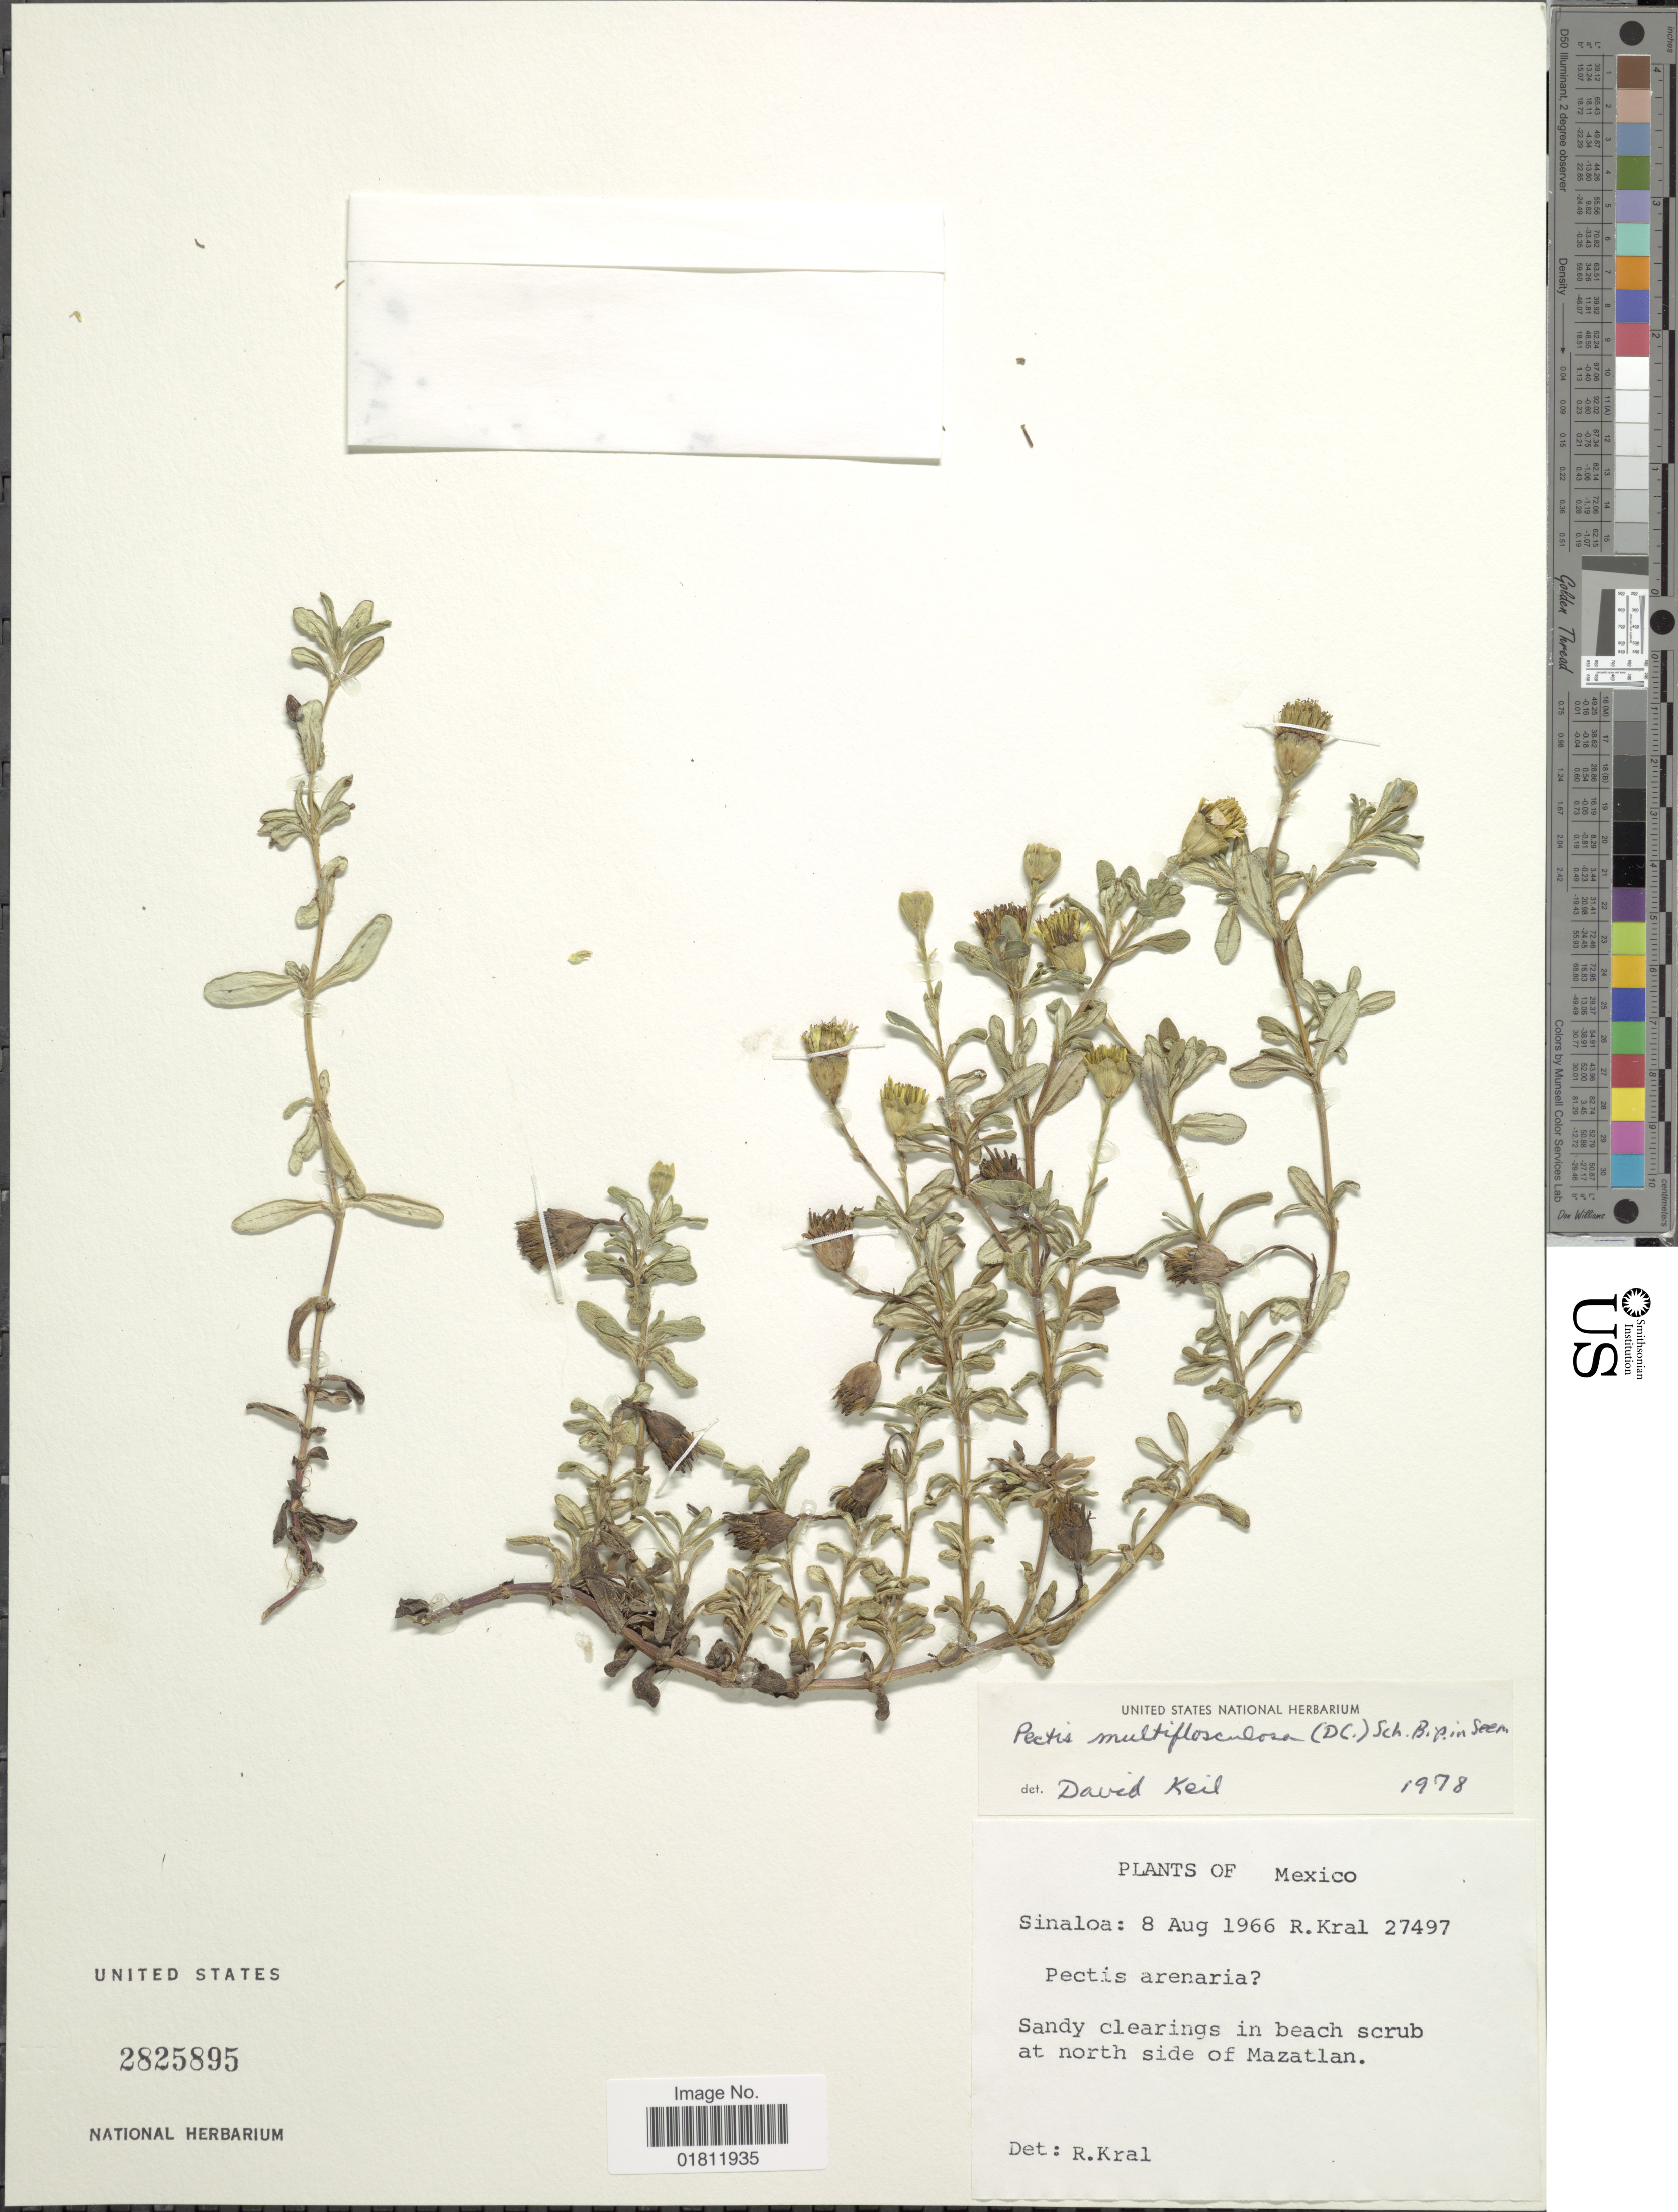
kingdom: Plantae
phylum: Tracheophyta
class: Magnoliopsida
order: Asterales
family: Asteraceae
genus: Pectis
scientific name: Pectis multiflosculosa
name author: (DC.) Sch. Bip.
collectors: R. Kral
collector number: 27497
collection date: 1966-08-08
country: Mexico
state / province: Sinaloa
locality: Sinaloa: Sandy clearings in beach scrub at north side of Mazatlan.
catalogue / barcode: US 2825895